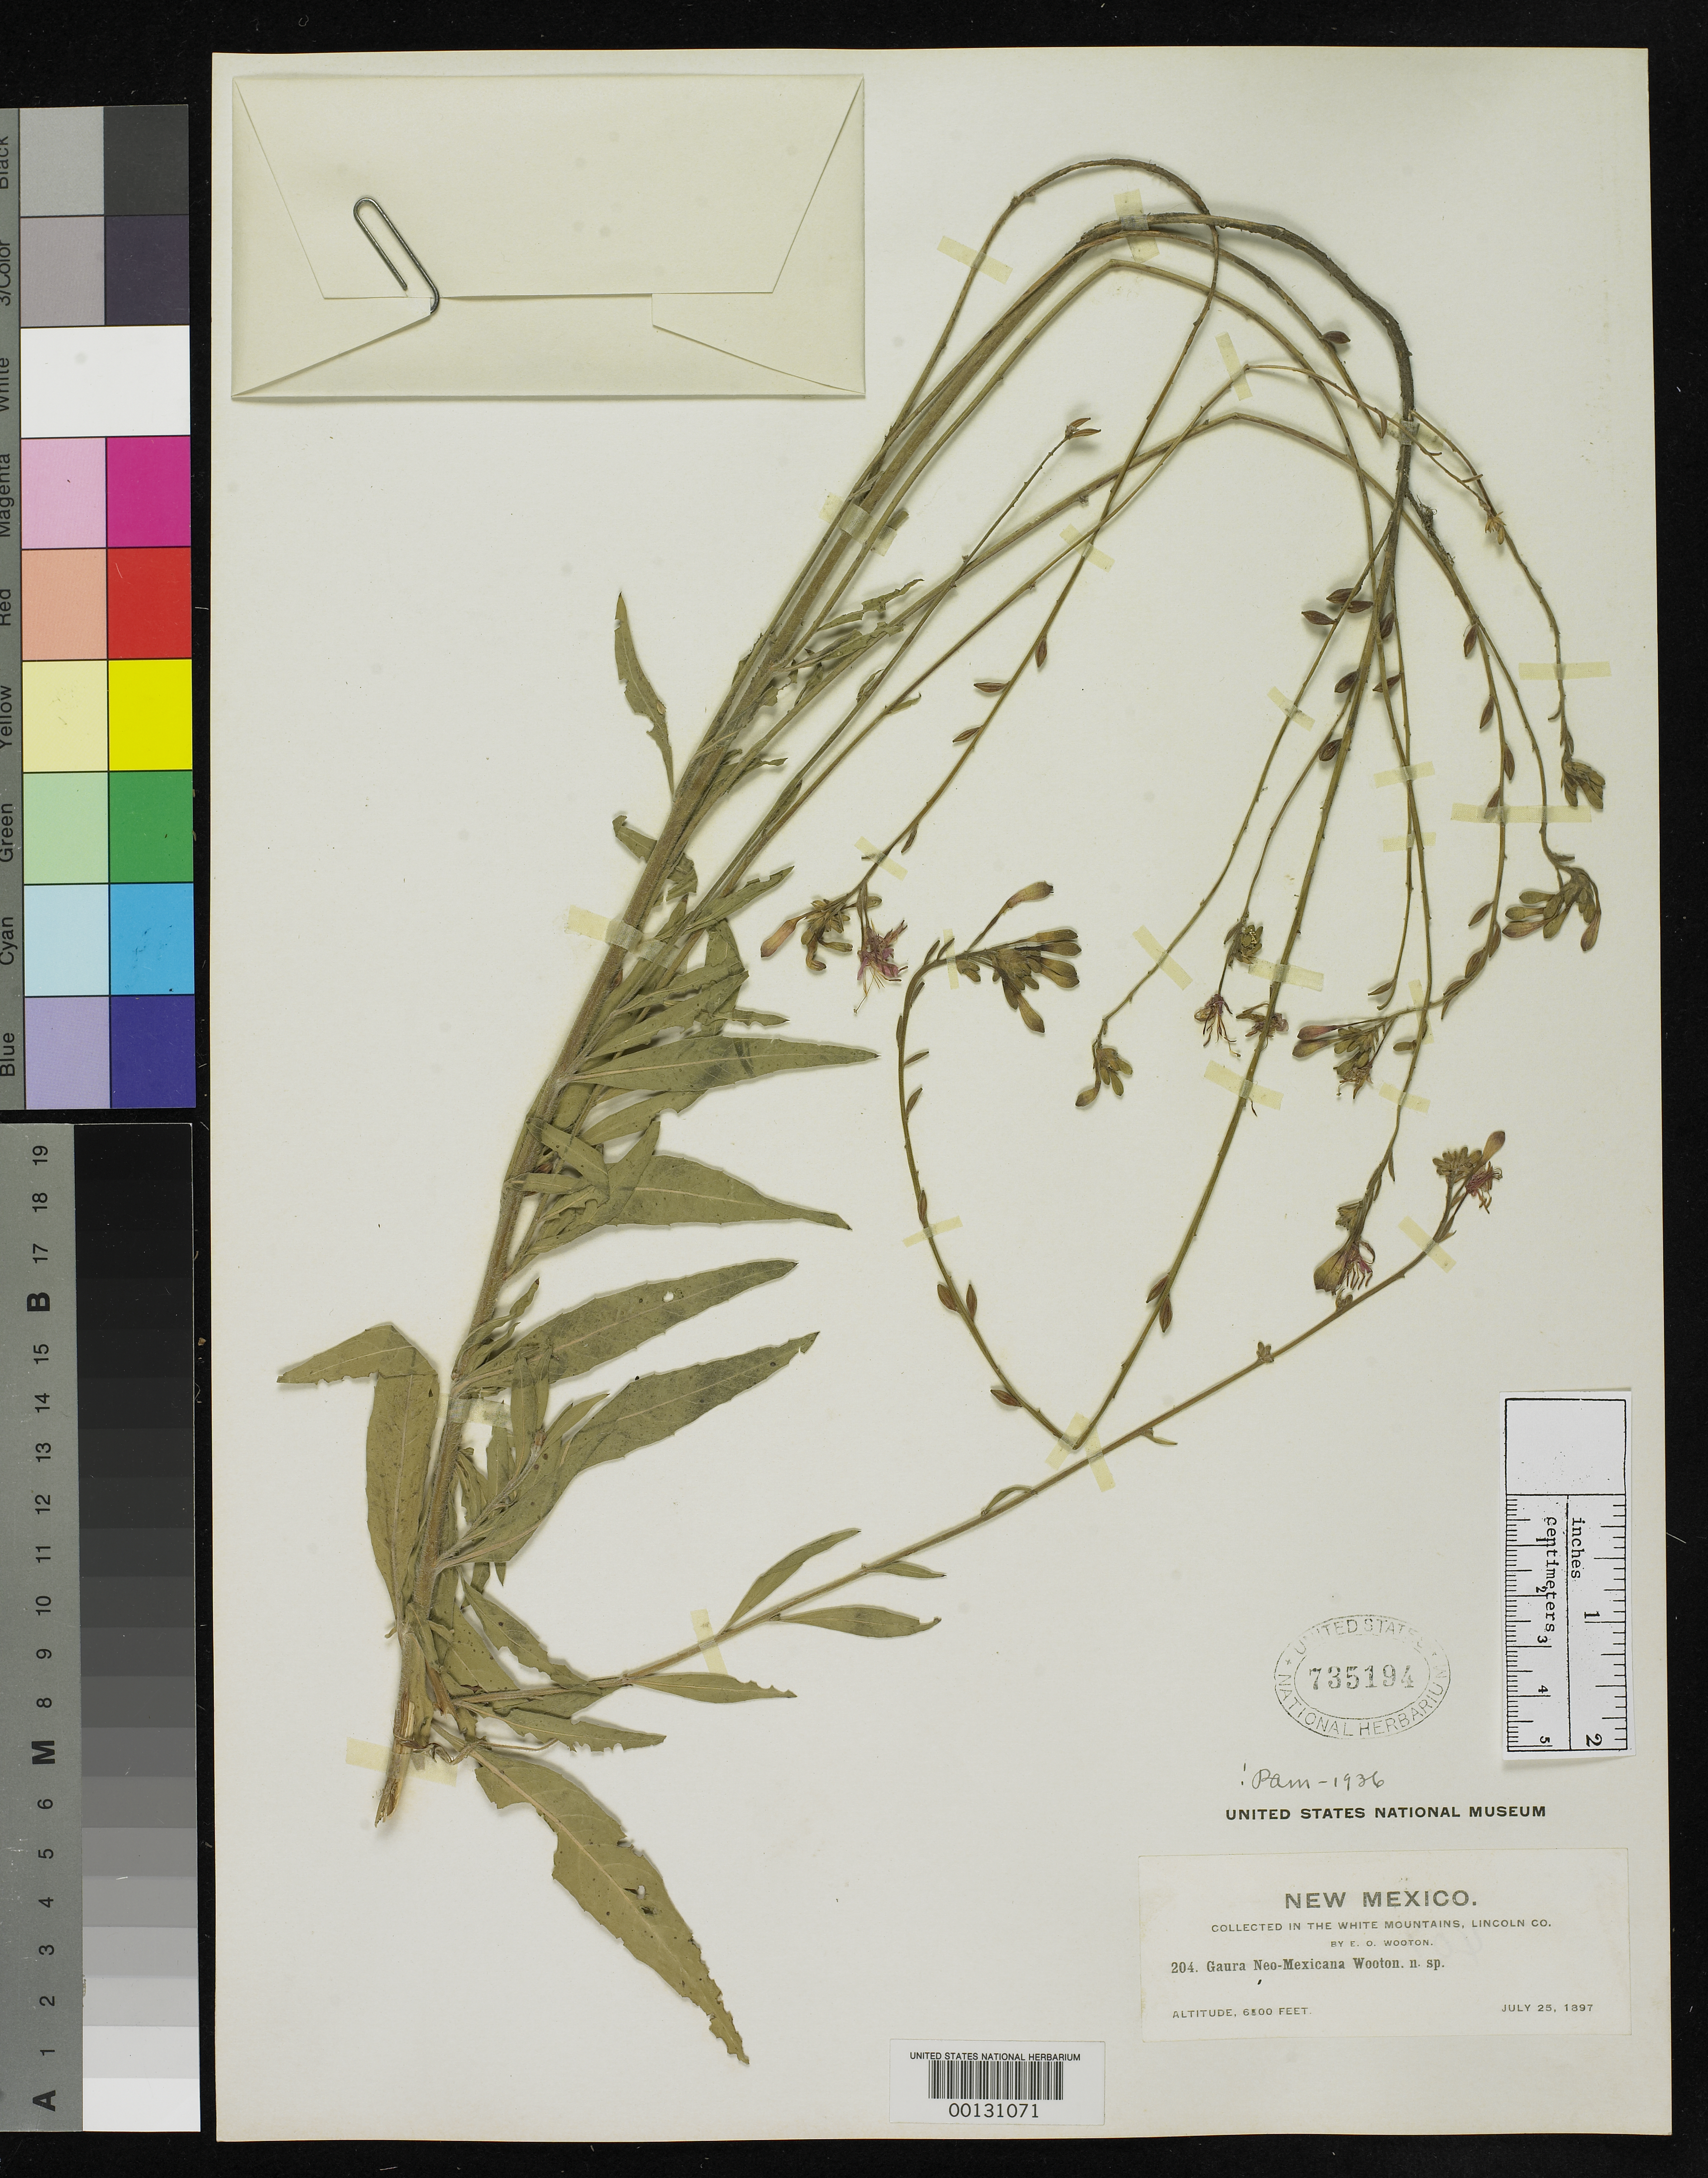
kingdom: Plantae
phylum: Tracheophyta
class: Magnoliopsida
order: Myrtales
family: Onagraceae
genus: Gaura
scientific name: Gaura neomexicana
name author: Wooton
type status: Type Collection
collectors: E. O. Wooton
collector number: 204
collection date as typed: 25 Jul 1897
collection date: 1897-07-25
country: United States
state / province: New Mexico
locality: White Mountains.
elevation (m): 1981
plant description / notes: Wagner et al. (2013, Phytokeys 28: 66) cite USNH 330429 as "holotype". Protologue does not indicate where types deposited, and 2 US sheets (330429, 735194) bear identical label datas and neither is identifiable as holotype. [US types of other names in this same publication are not indicated as holotypes.]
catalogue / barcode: US 735194